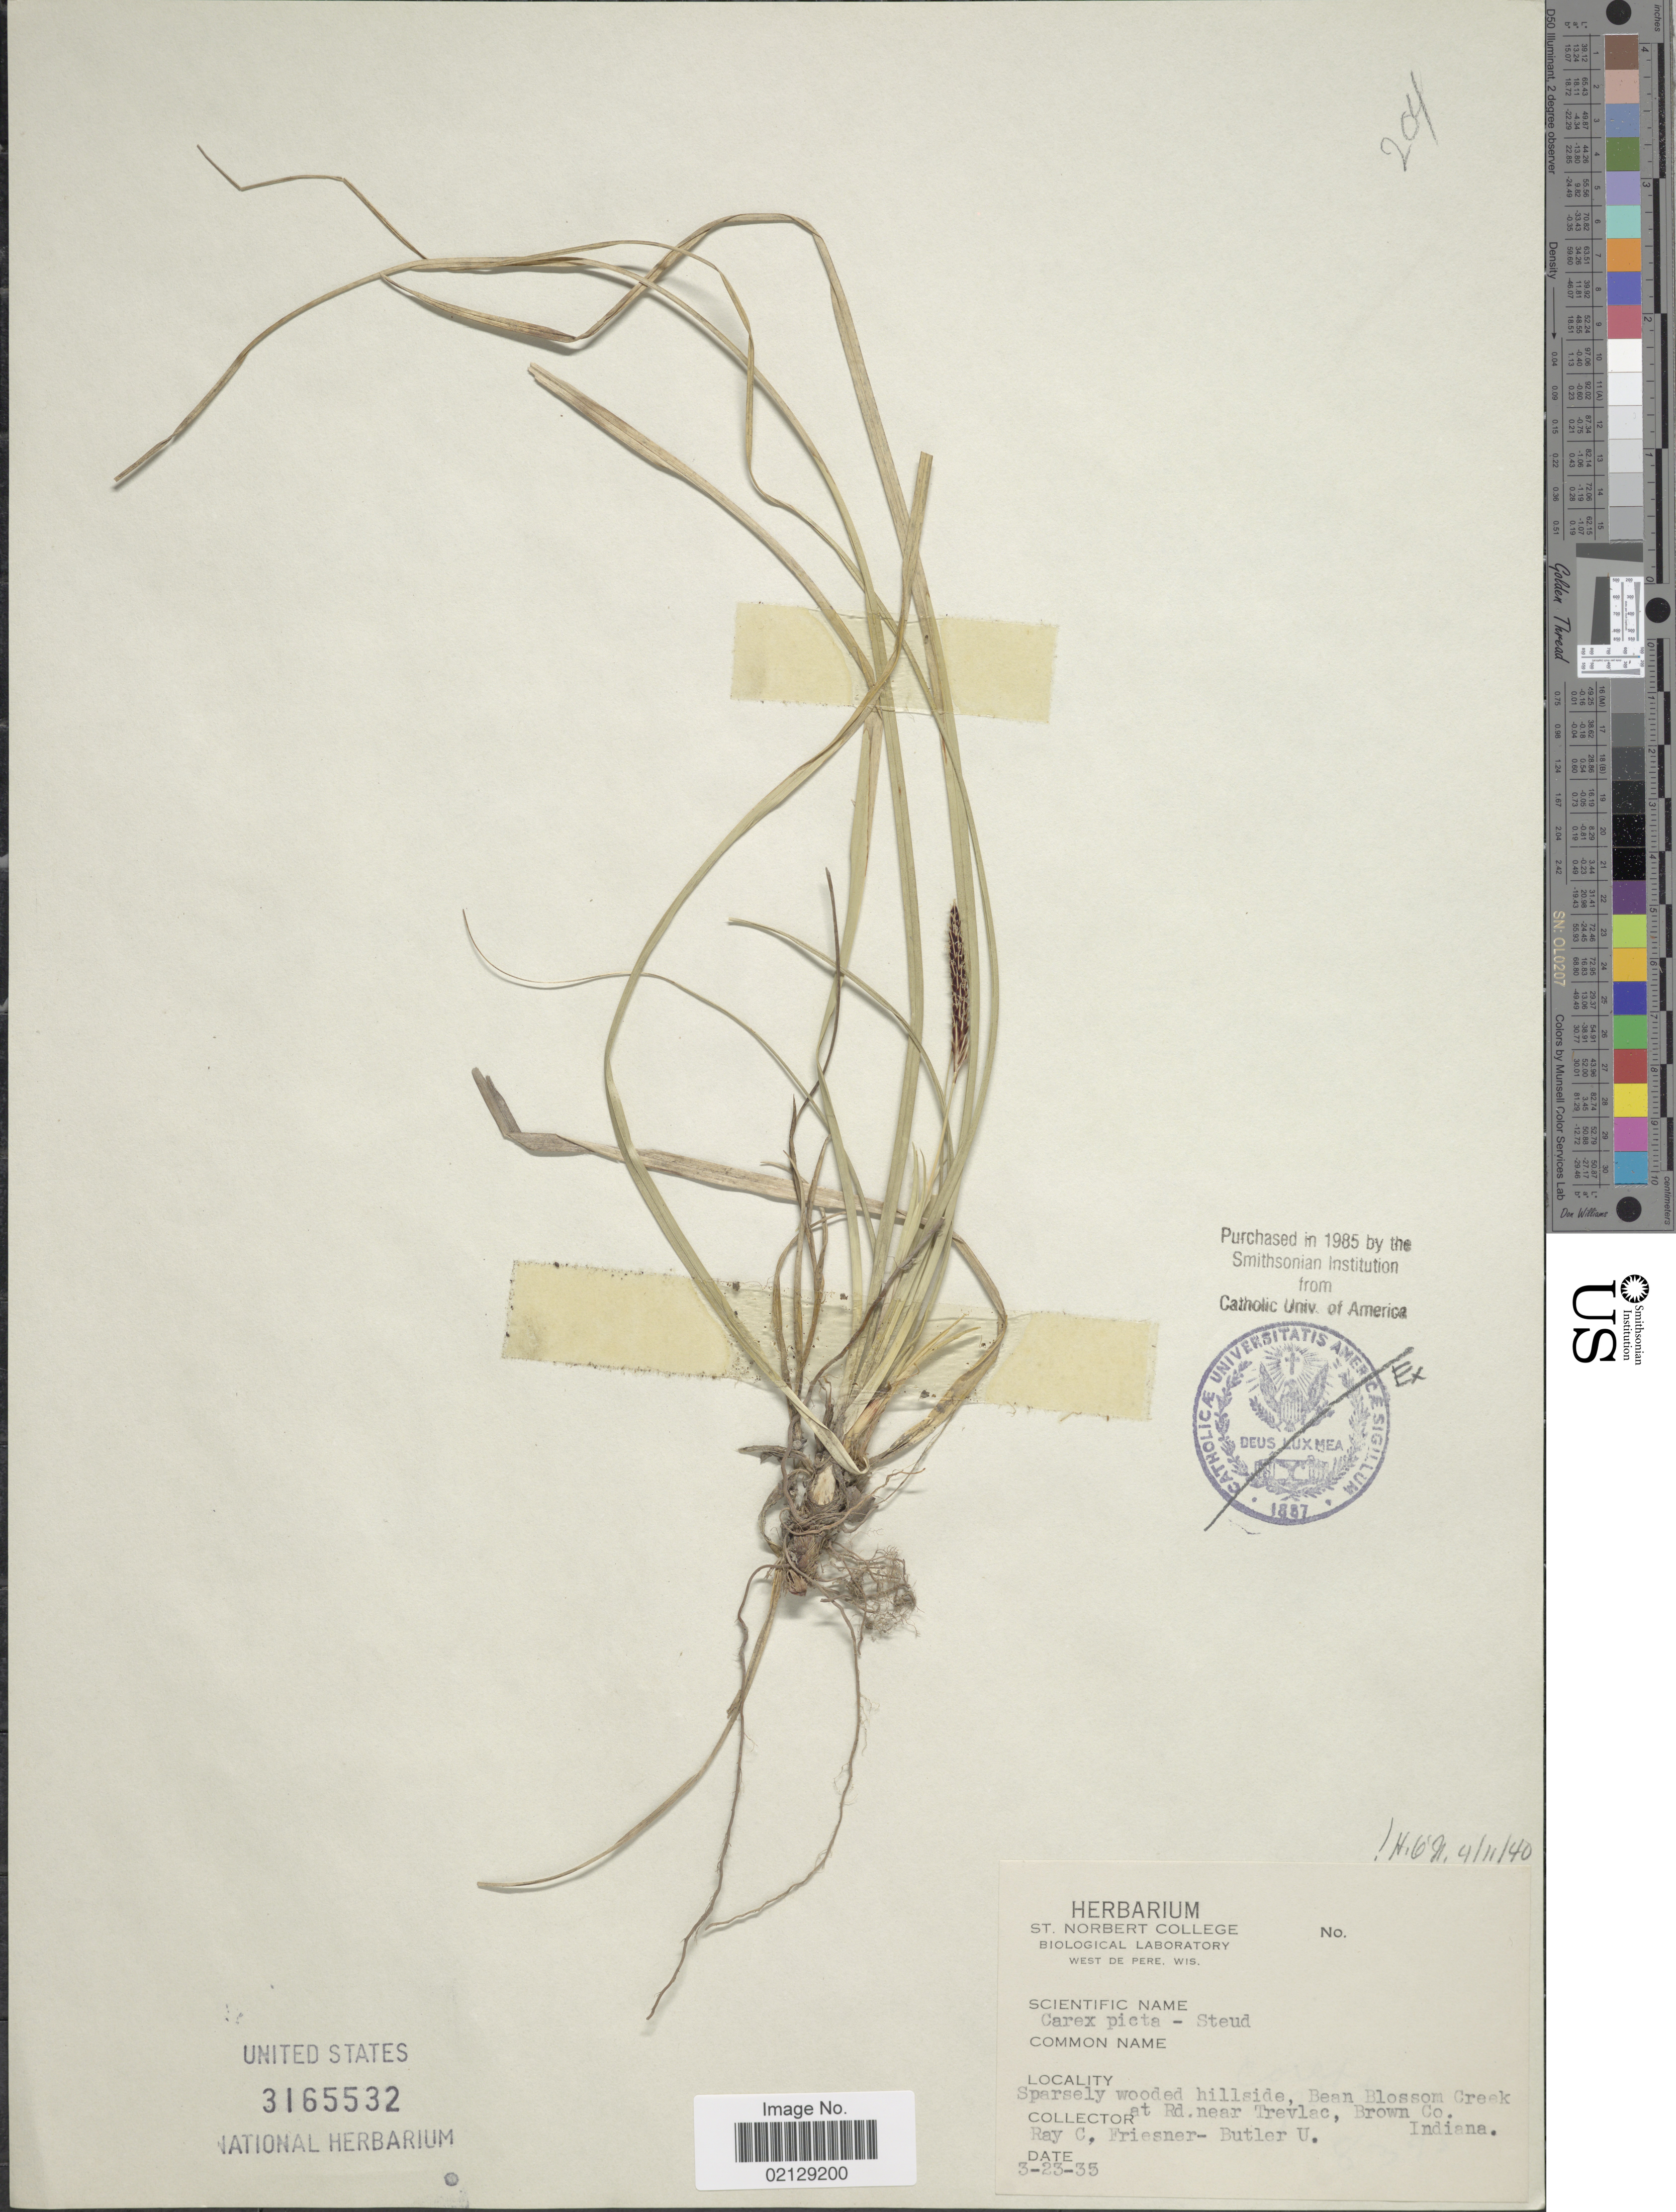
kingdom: Plantae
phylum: Tracheophyta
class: Liliopsida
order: Poales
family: Cyperaceae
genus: Carex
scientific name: Carex picta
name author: Steud.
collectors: R. Friesner & U. Butler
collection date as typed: Transcribed d/m/y: 23/3/35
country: United States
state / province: Indiana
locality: Sparsely wooded hillside, Bean Blossom Creek at Rd. near Trevlac, Brown Co., Indiana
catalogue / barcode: US 3165532